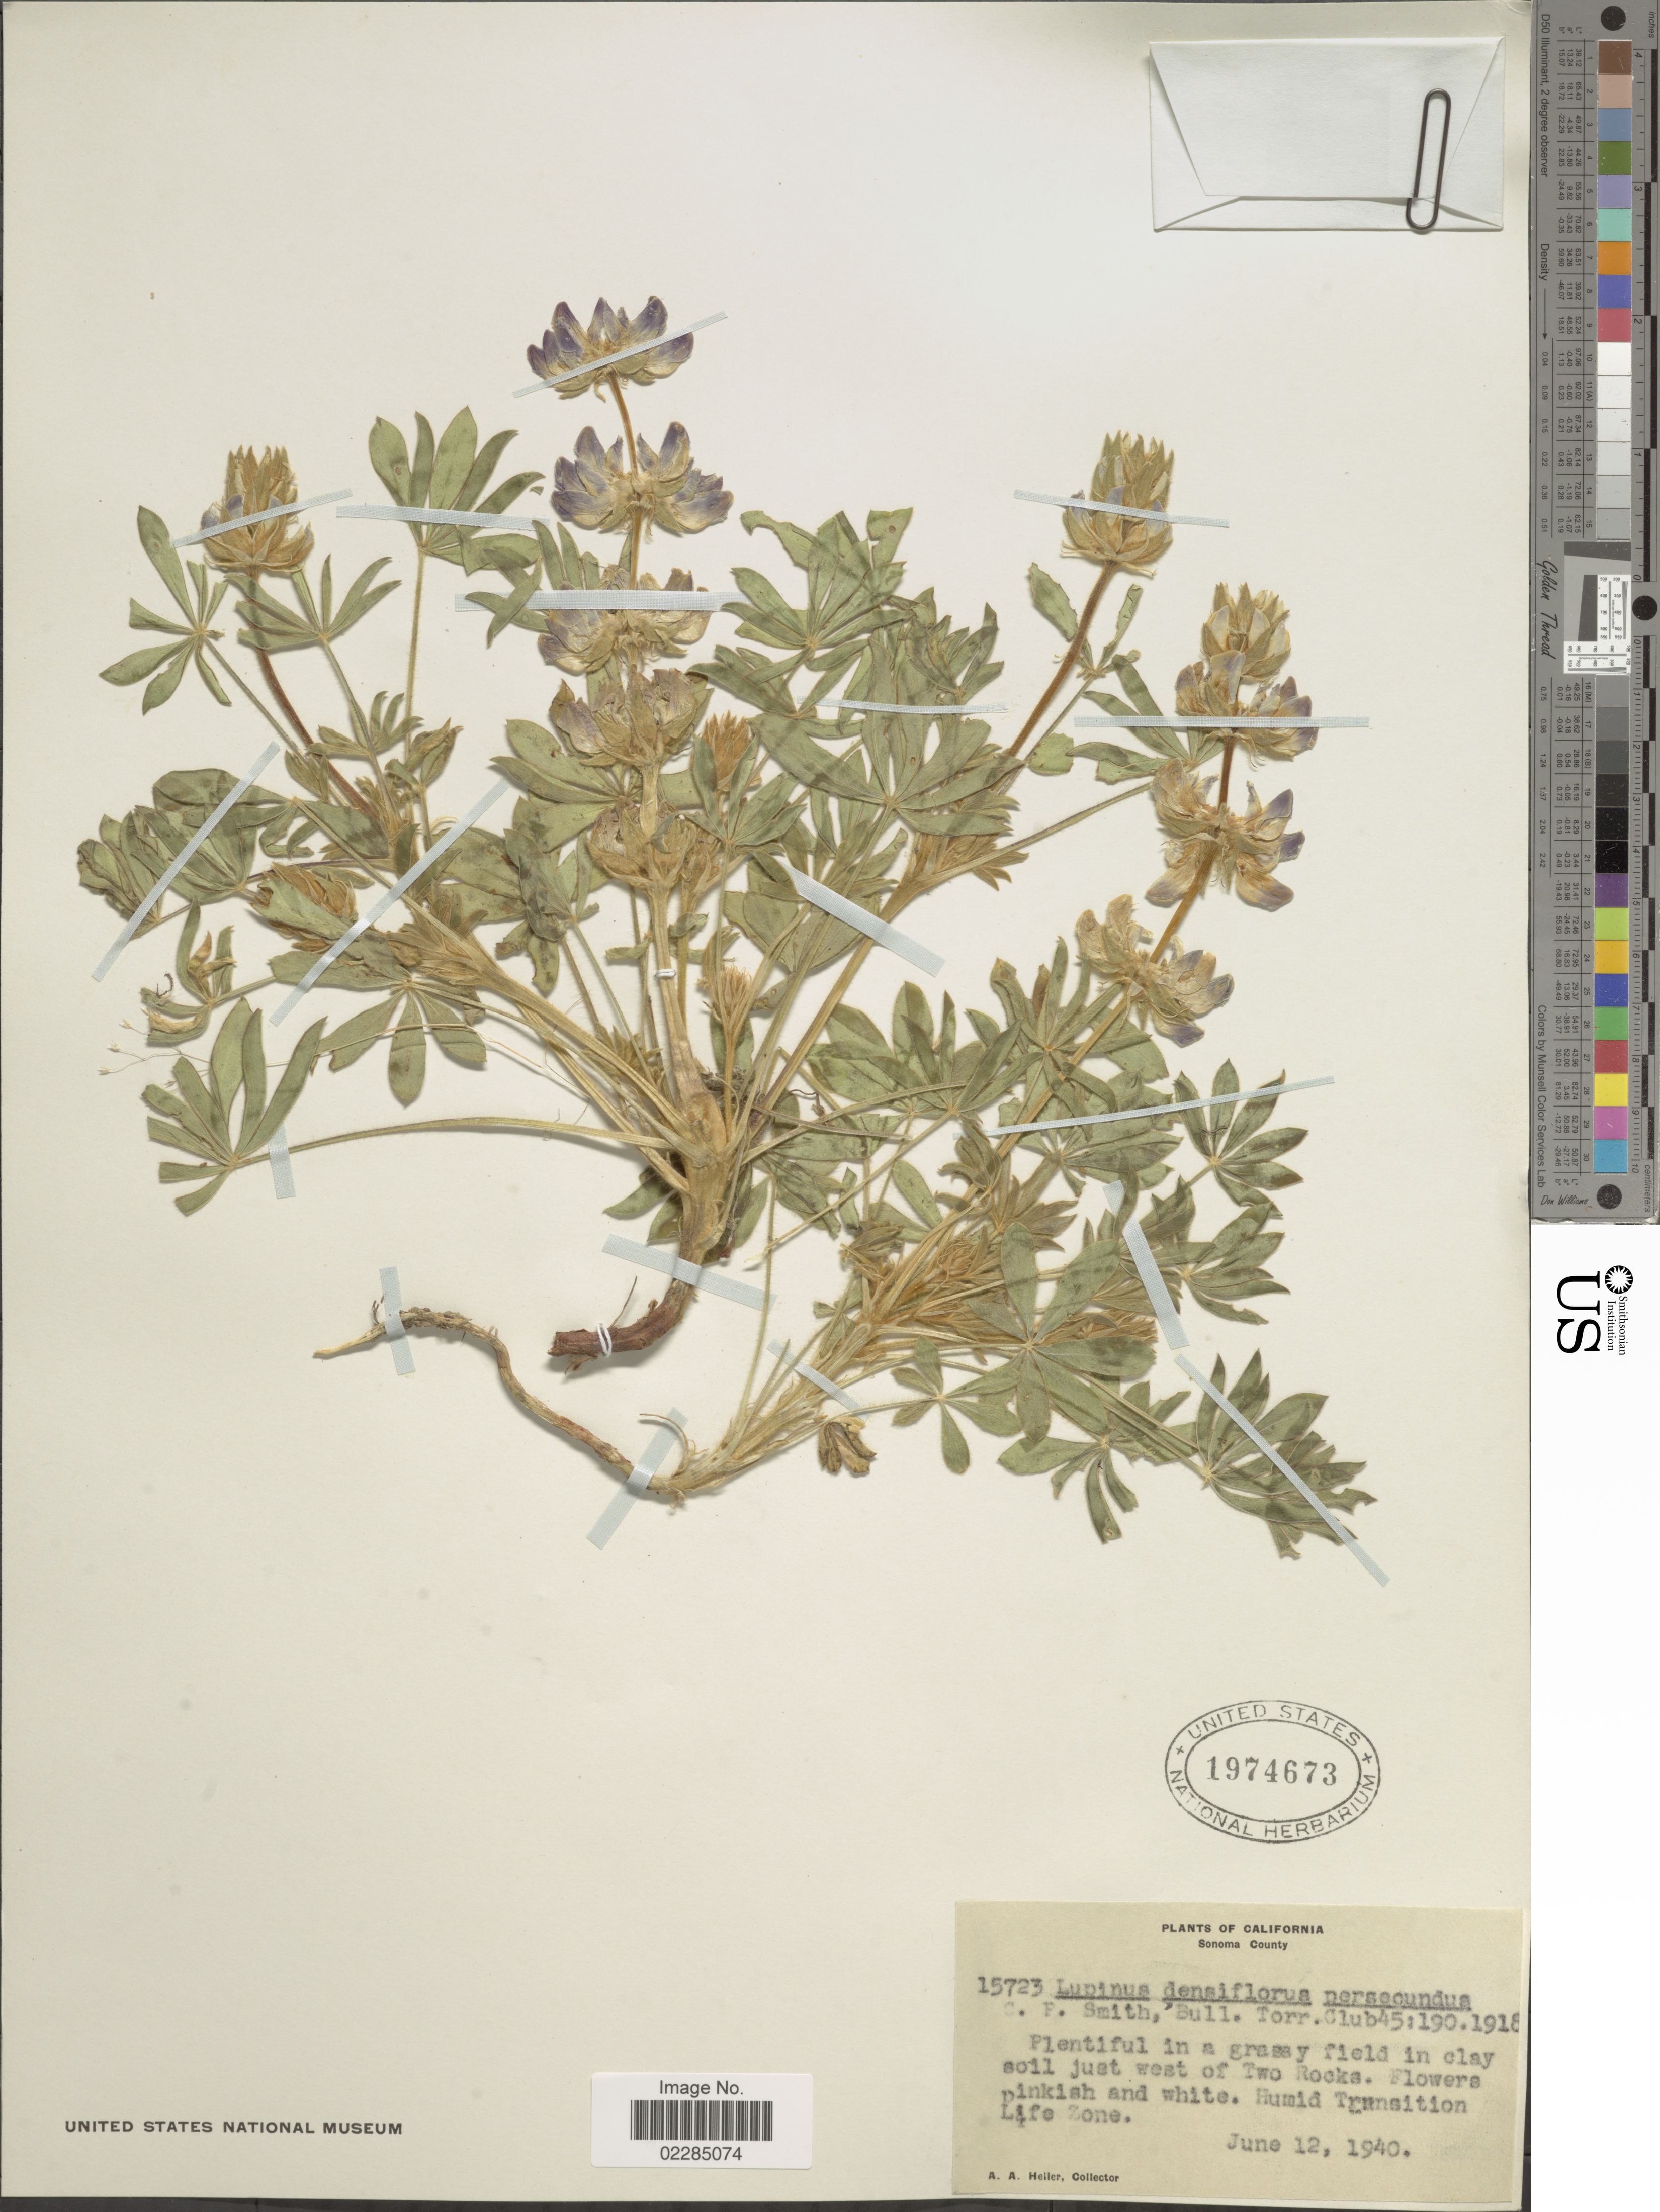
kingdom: Plantae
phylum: Tracheophyta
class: Magnoliopsida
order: Fabales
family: Fabaceae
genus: Lupinus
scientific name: Lupinus densiflorus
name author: Benth.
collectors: A. A. Heller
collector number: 15723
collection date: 1940-06-12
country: United States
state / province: California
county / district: Sonoma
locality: Sonoma County. In a grassy field in clay soil just west of Two rocks. Humid Transition Life Zone.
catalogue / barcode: US 1974673